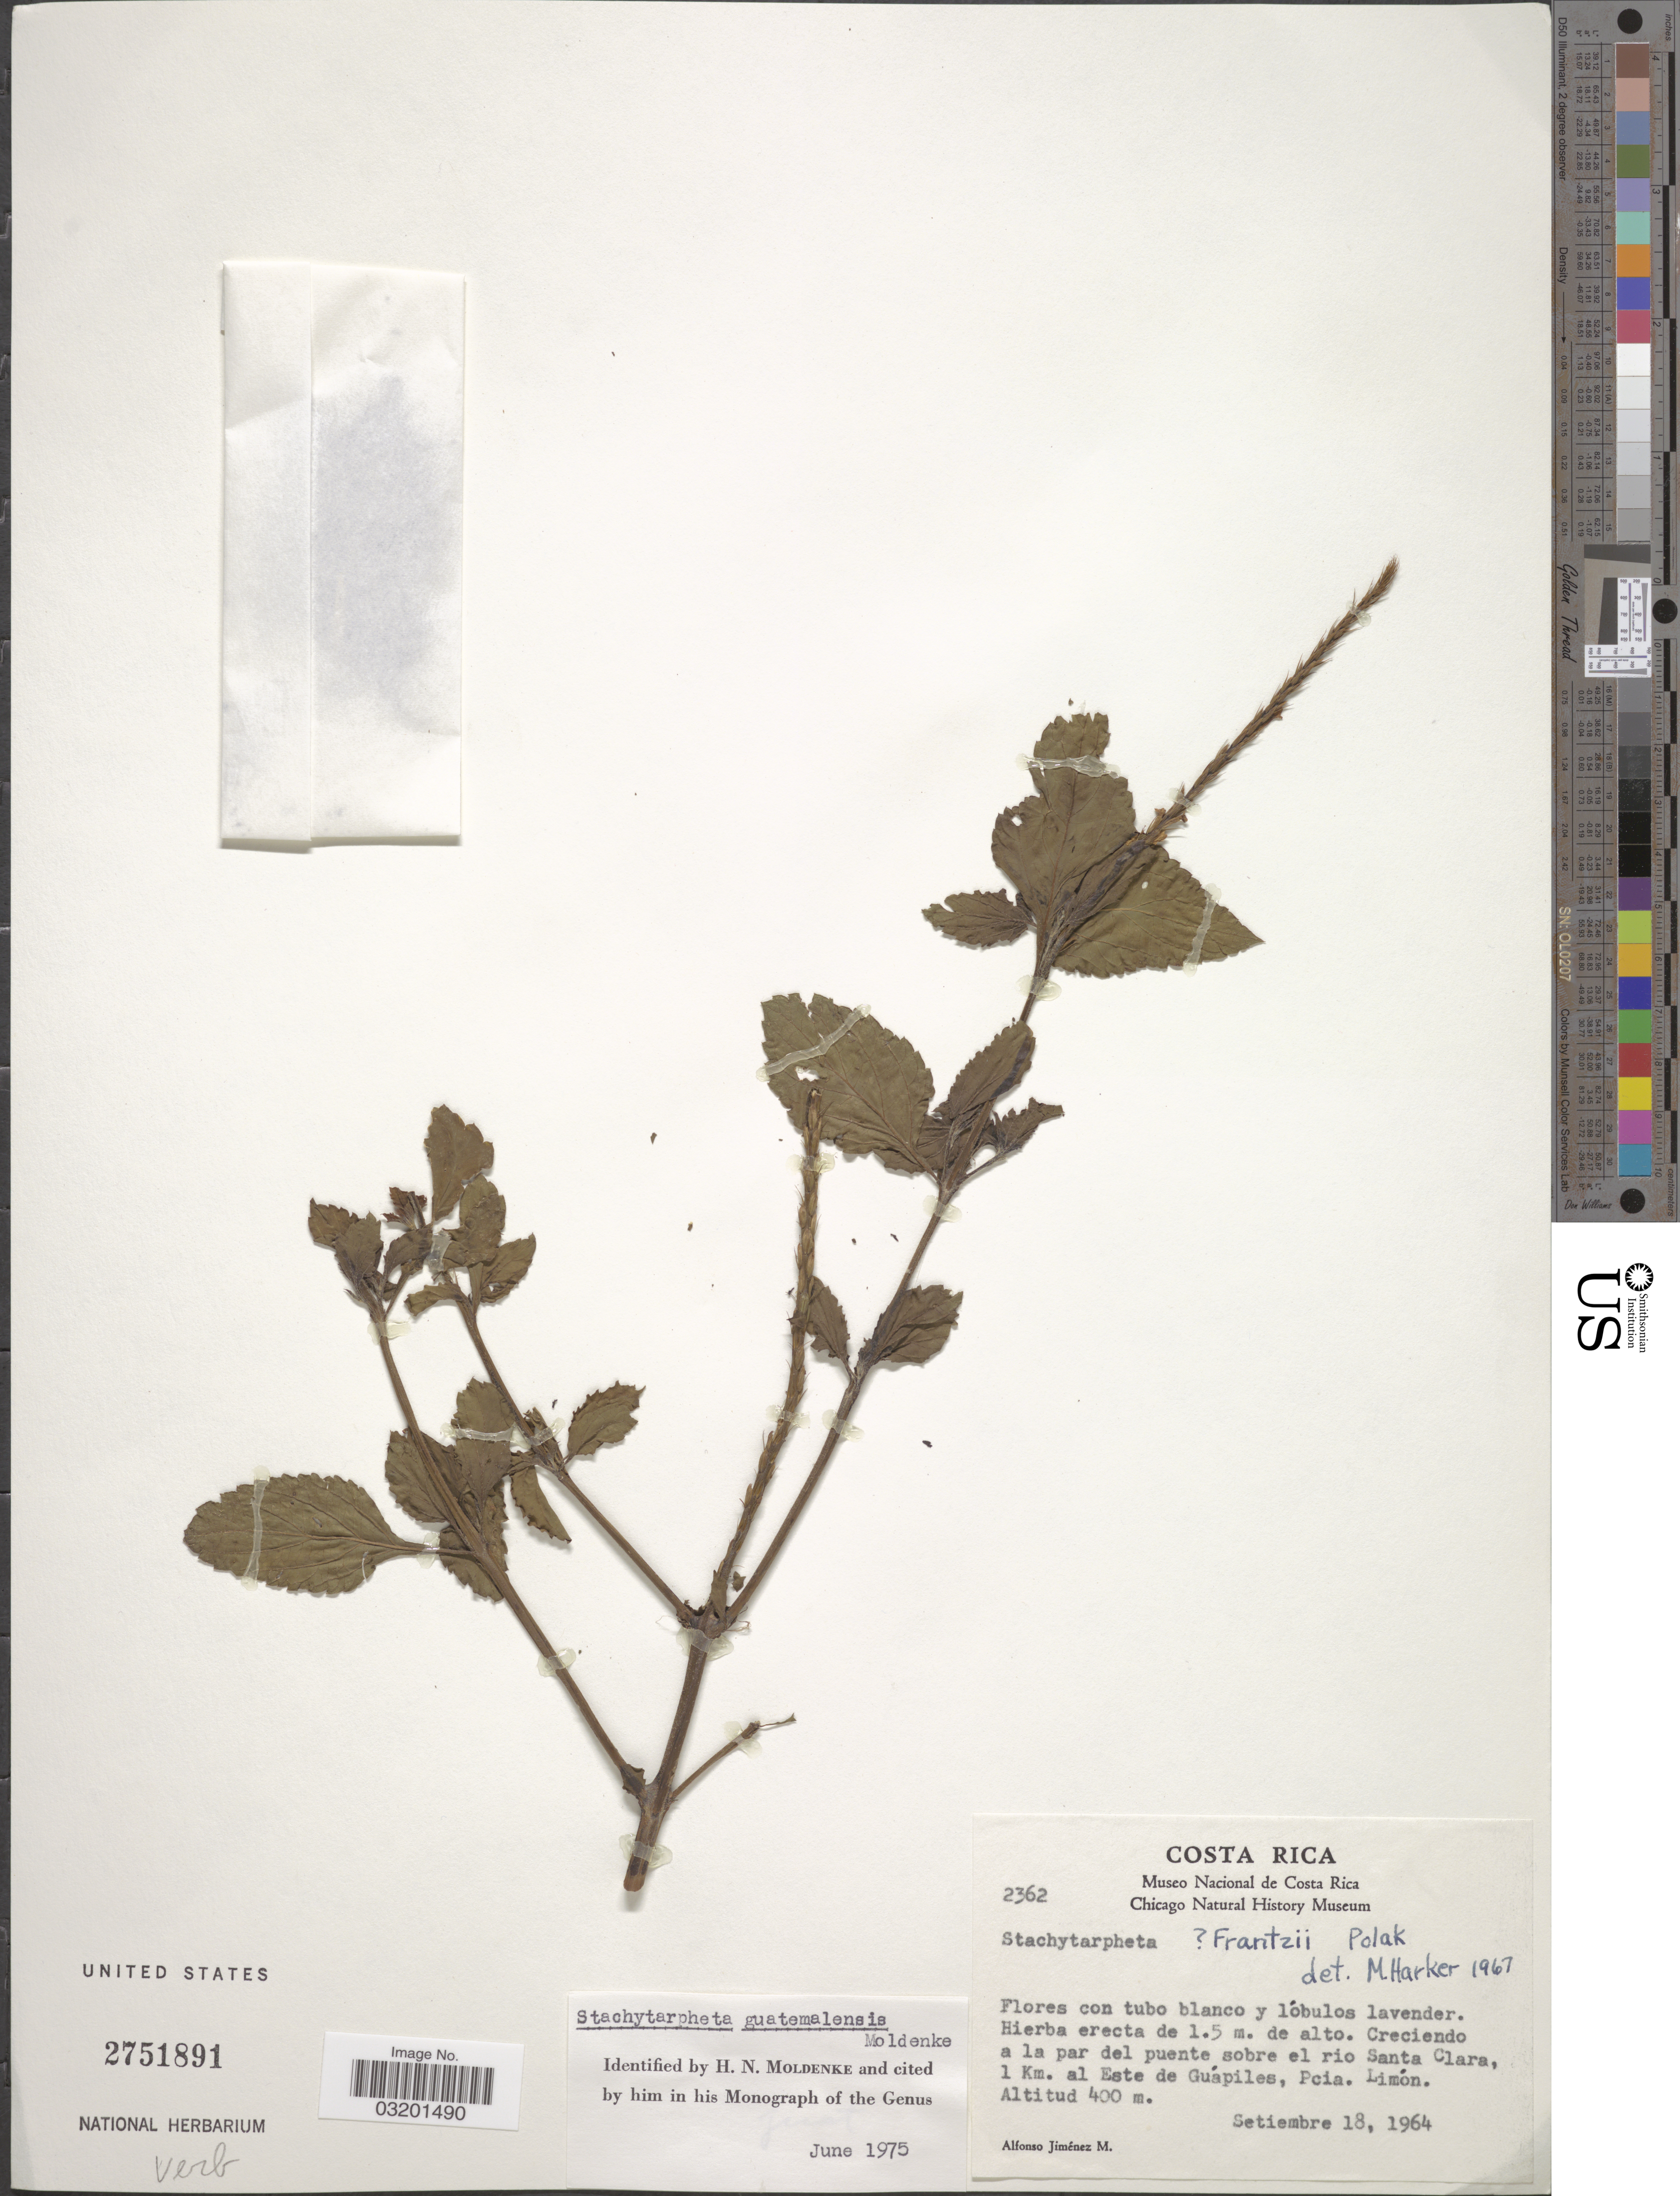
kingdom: Plantae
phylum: Tracheophyta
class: Magnoliopsida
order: Lamiales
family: Verbenaceae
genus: Stachytarpheta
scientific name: Stachytarpheta guatemalensis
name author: Moldenke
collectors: A. Jimenez M.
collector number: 2362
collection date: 1964-09-18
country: Costa Rica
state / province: Limón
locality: Creciendo a la par del puente sobre el rio Santa Clara, 1 Km. al Este de Gúapiles, Pcia. Limón.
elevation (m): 400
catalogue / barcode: US 2751891